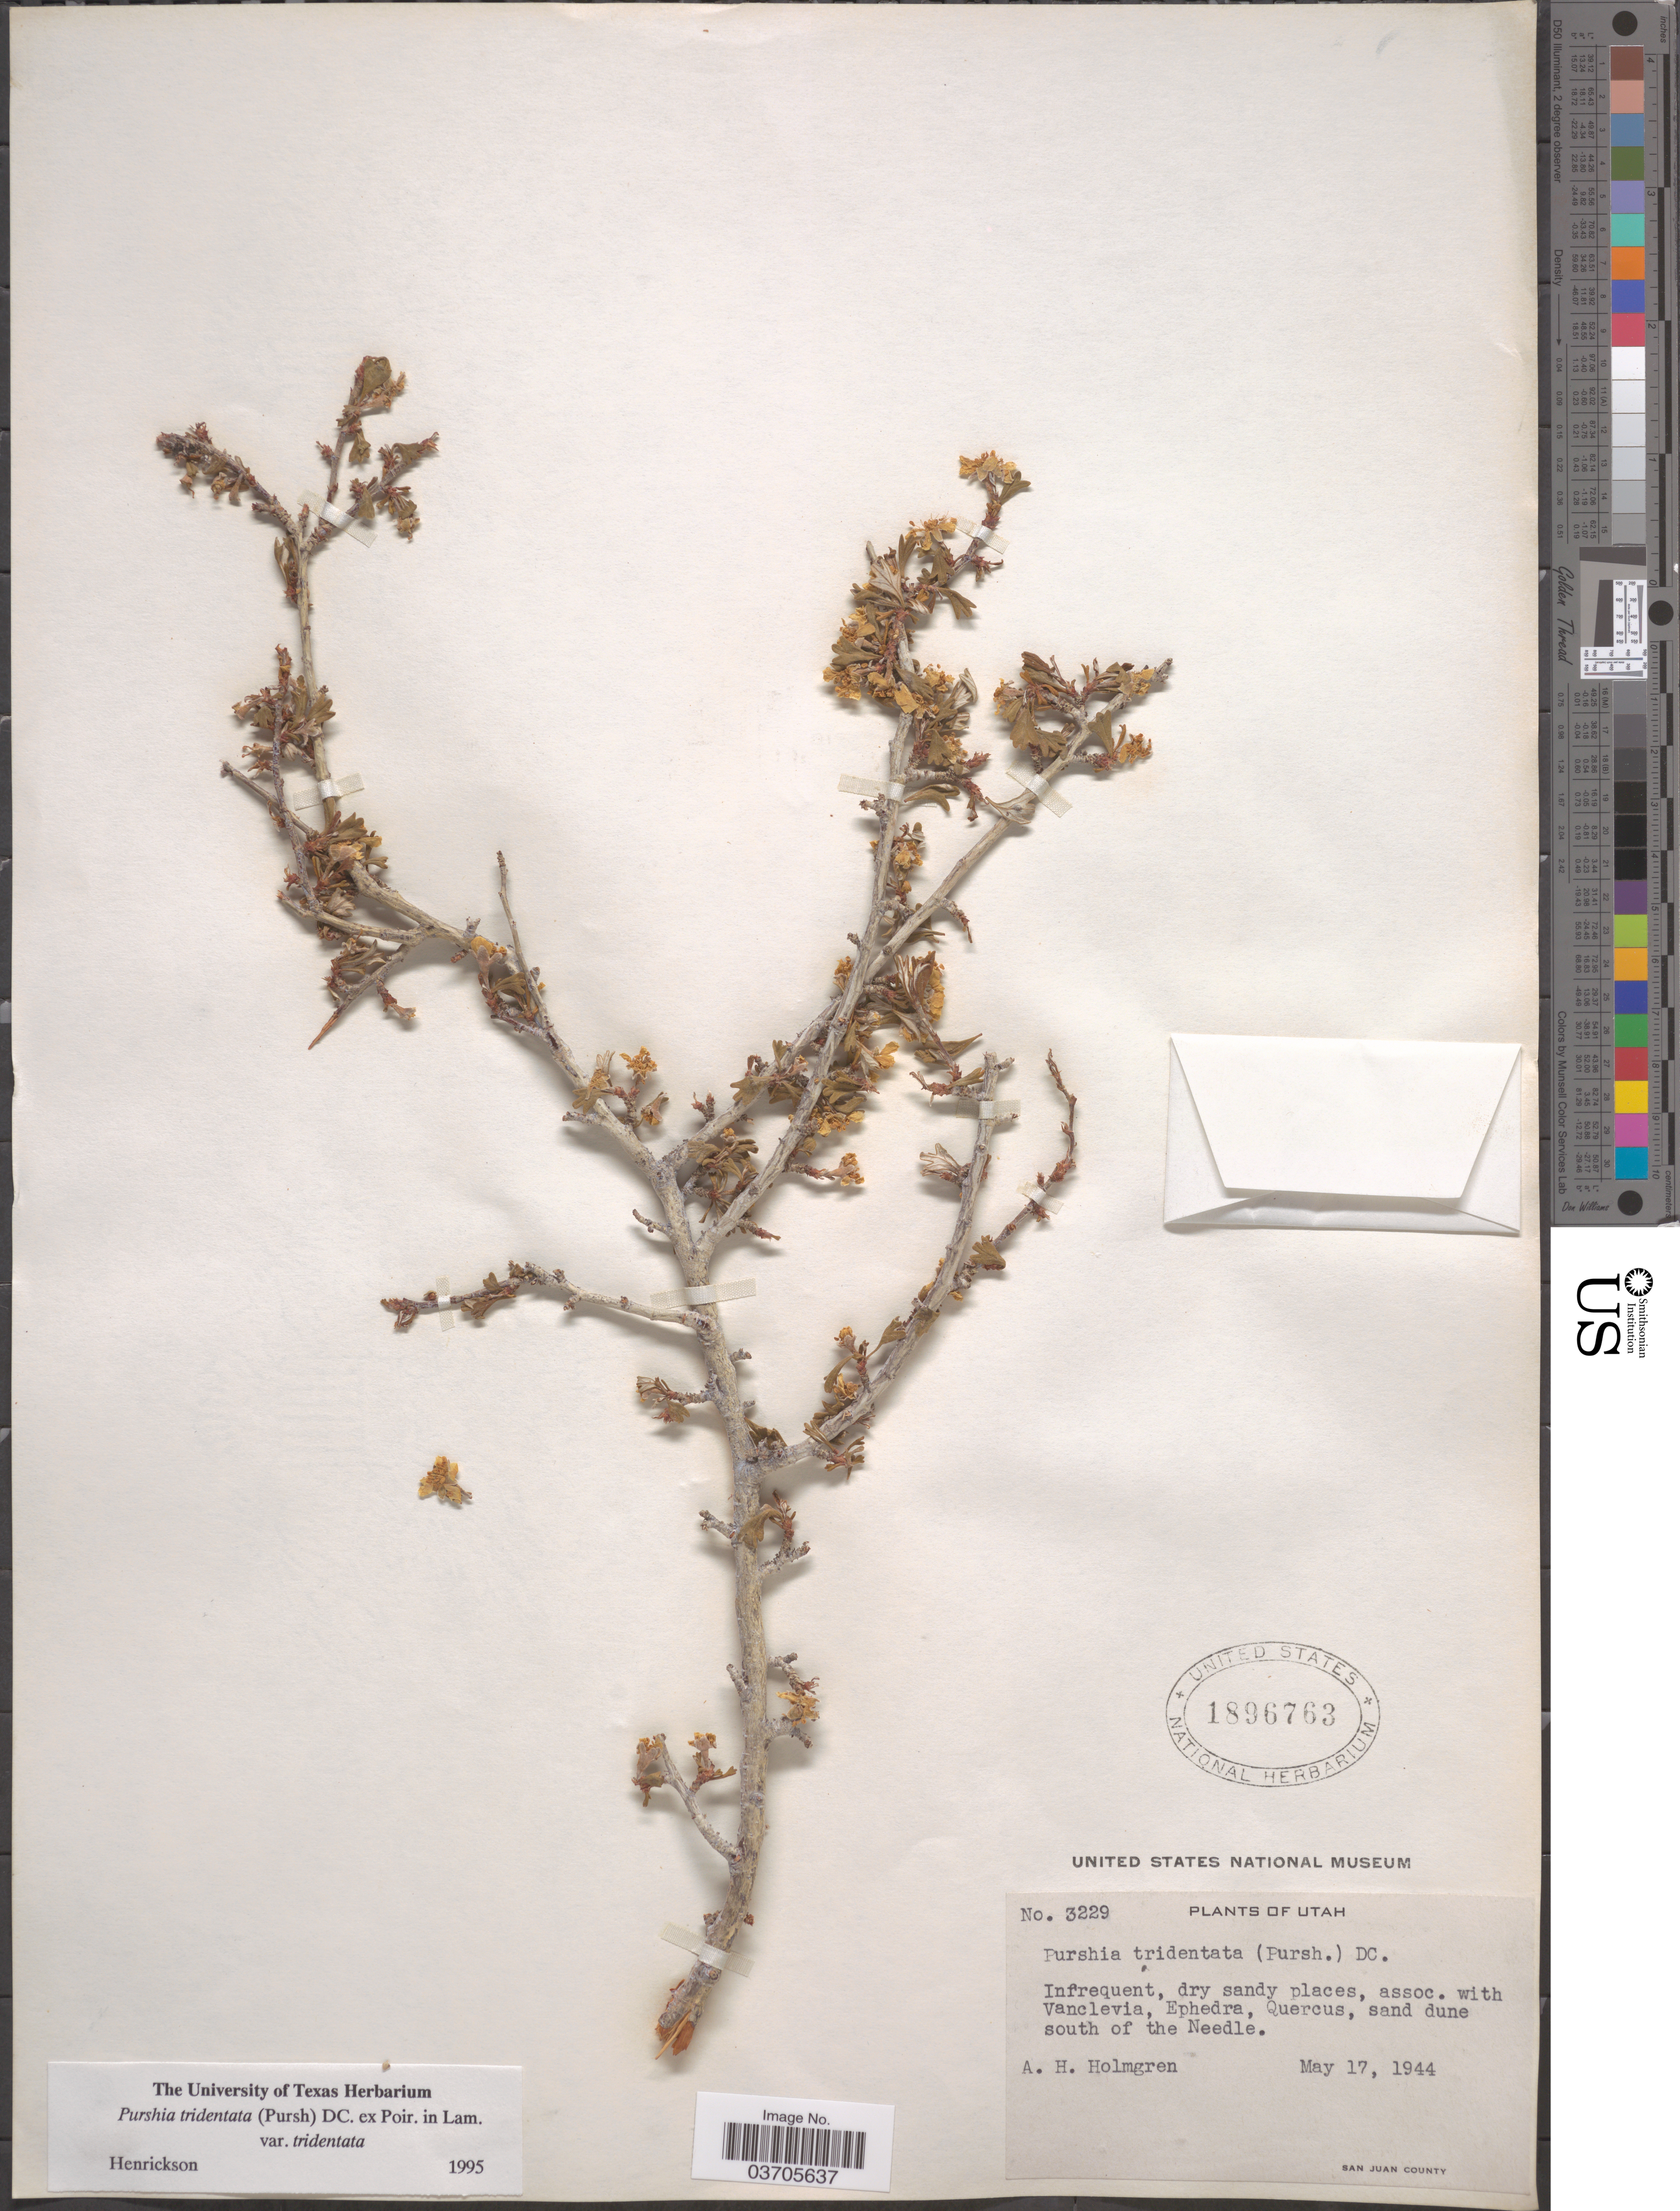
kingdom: Plantae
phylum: Tracheophyta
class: Magnoliopsida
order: Rosales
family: Rosaceae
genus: Purshia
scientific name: Purshia tridentata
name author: (Pursh) DC.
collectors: A. H. Holmgren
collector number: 3229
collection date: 1944-05-17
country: United States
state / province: Utah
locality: South of Needle. San Juan County.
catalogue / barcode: US 1896763